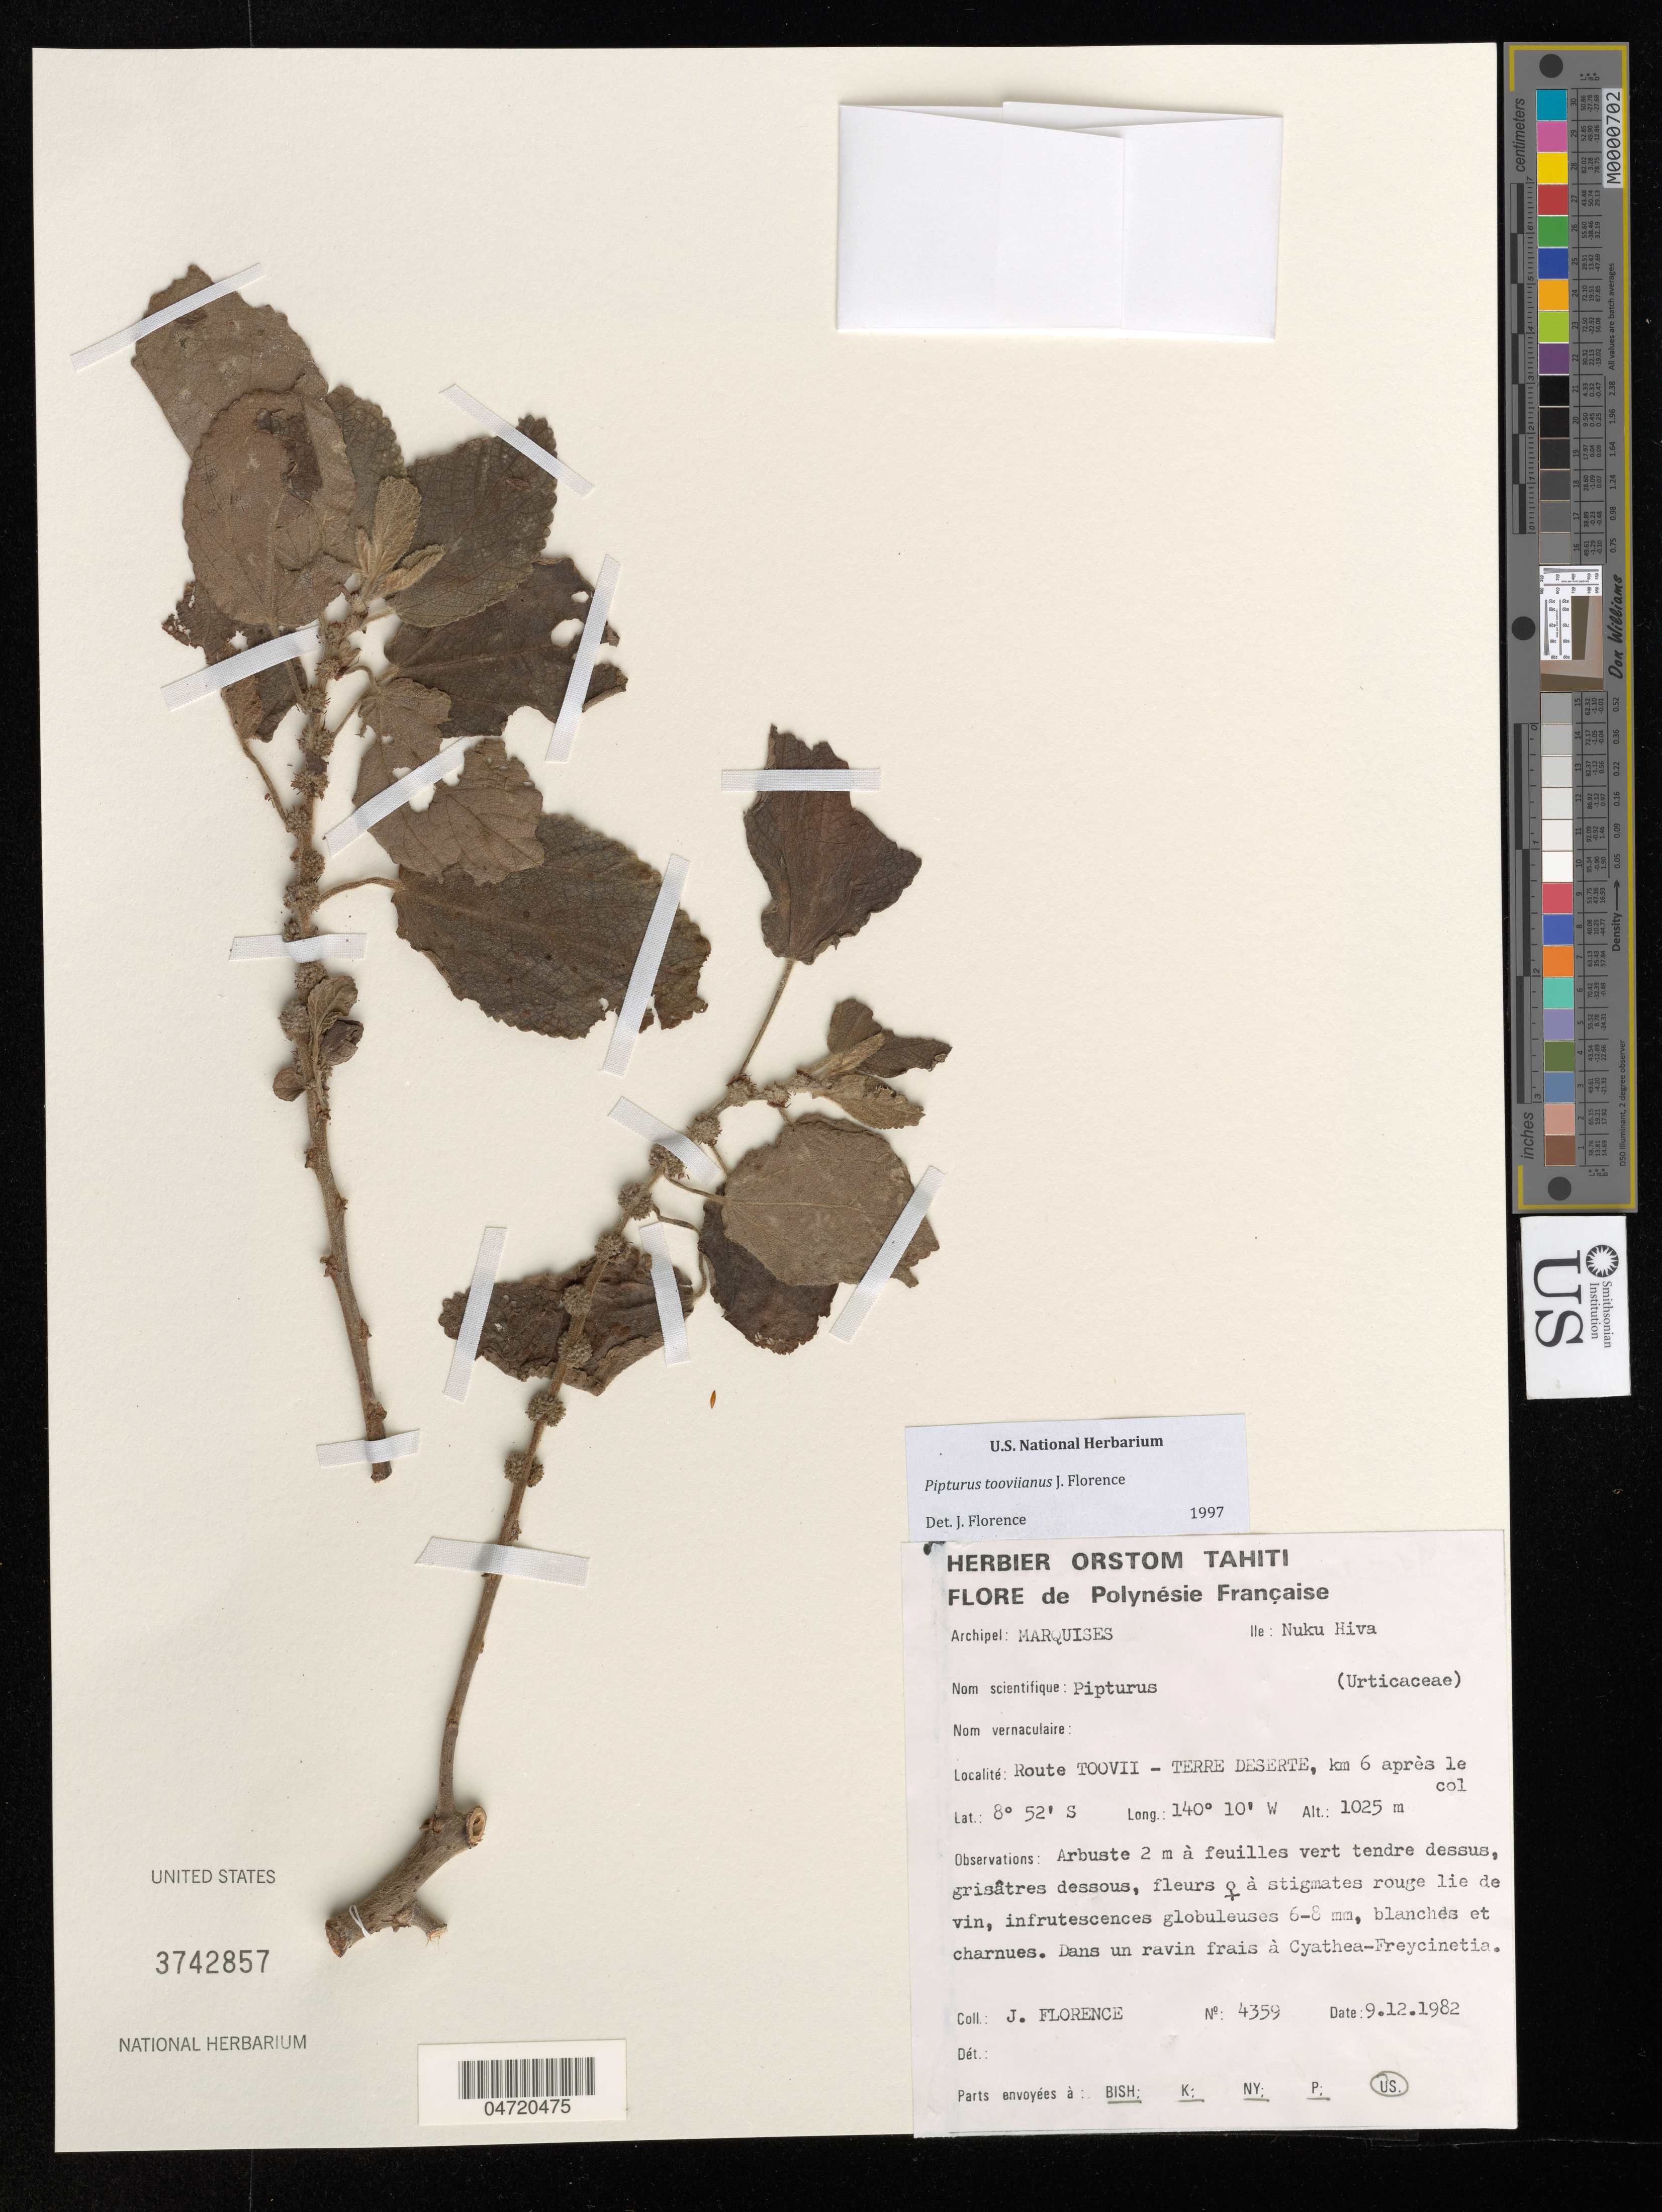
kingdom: Plantae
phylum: Tracheophyta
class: Magnoliopsida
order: Rosales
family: Urticaceae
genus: Pipturus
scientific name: Pipturus tooviianus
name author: J. Florence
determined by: Florence, J.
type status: Isotype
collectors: J. Florence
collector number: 4359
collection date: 1982-12-09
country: French Polynesia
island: Nuku Hiva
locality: route Toovii-Terre Deserte, km 6 après le col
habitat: Ravin frais à Cyathea, Freycinetia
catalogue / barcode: US 3742857